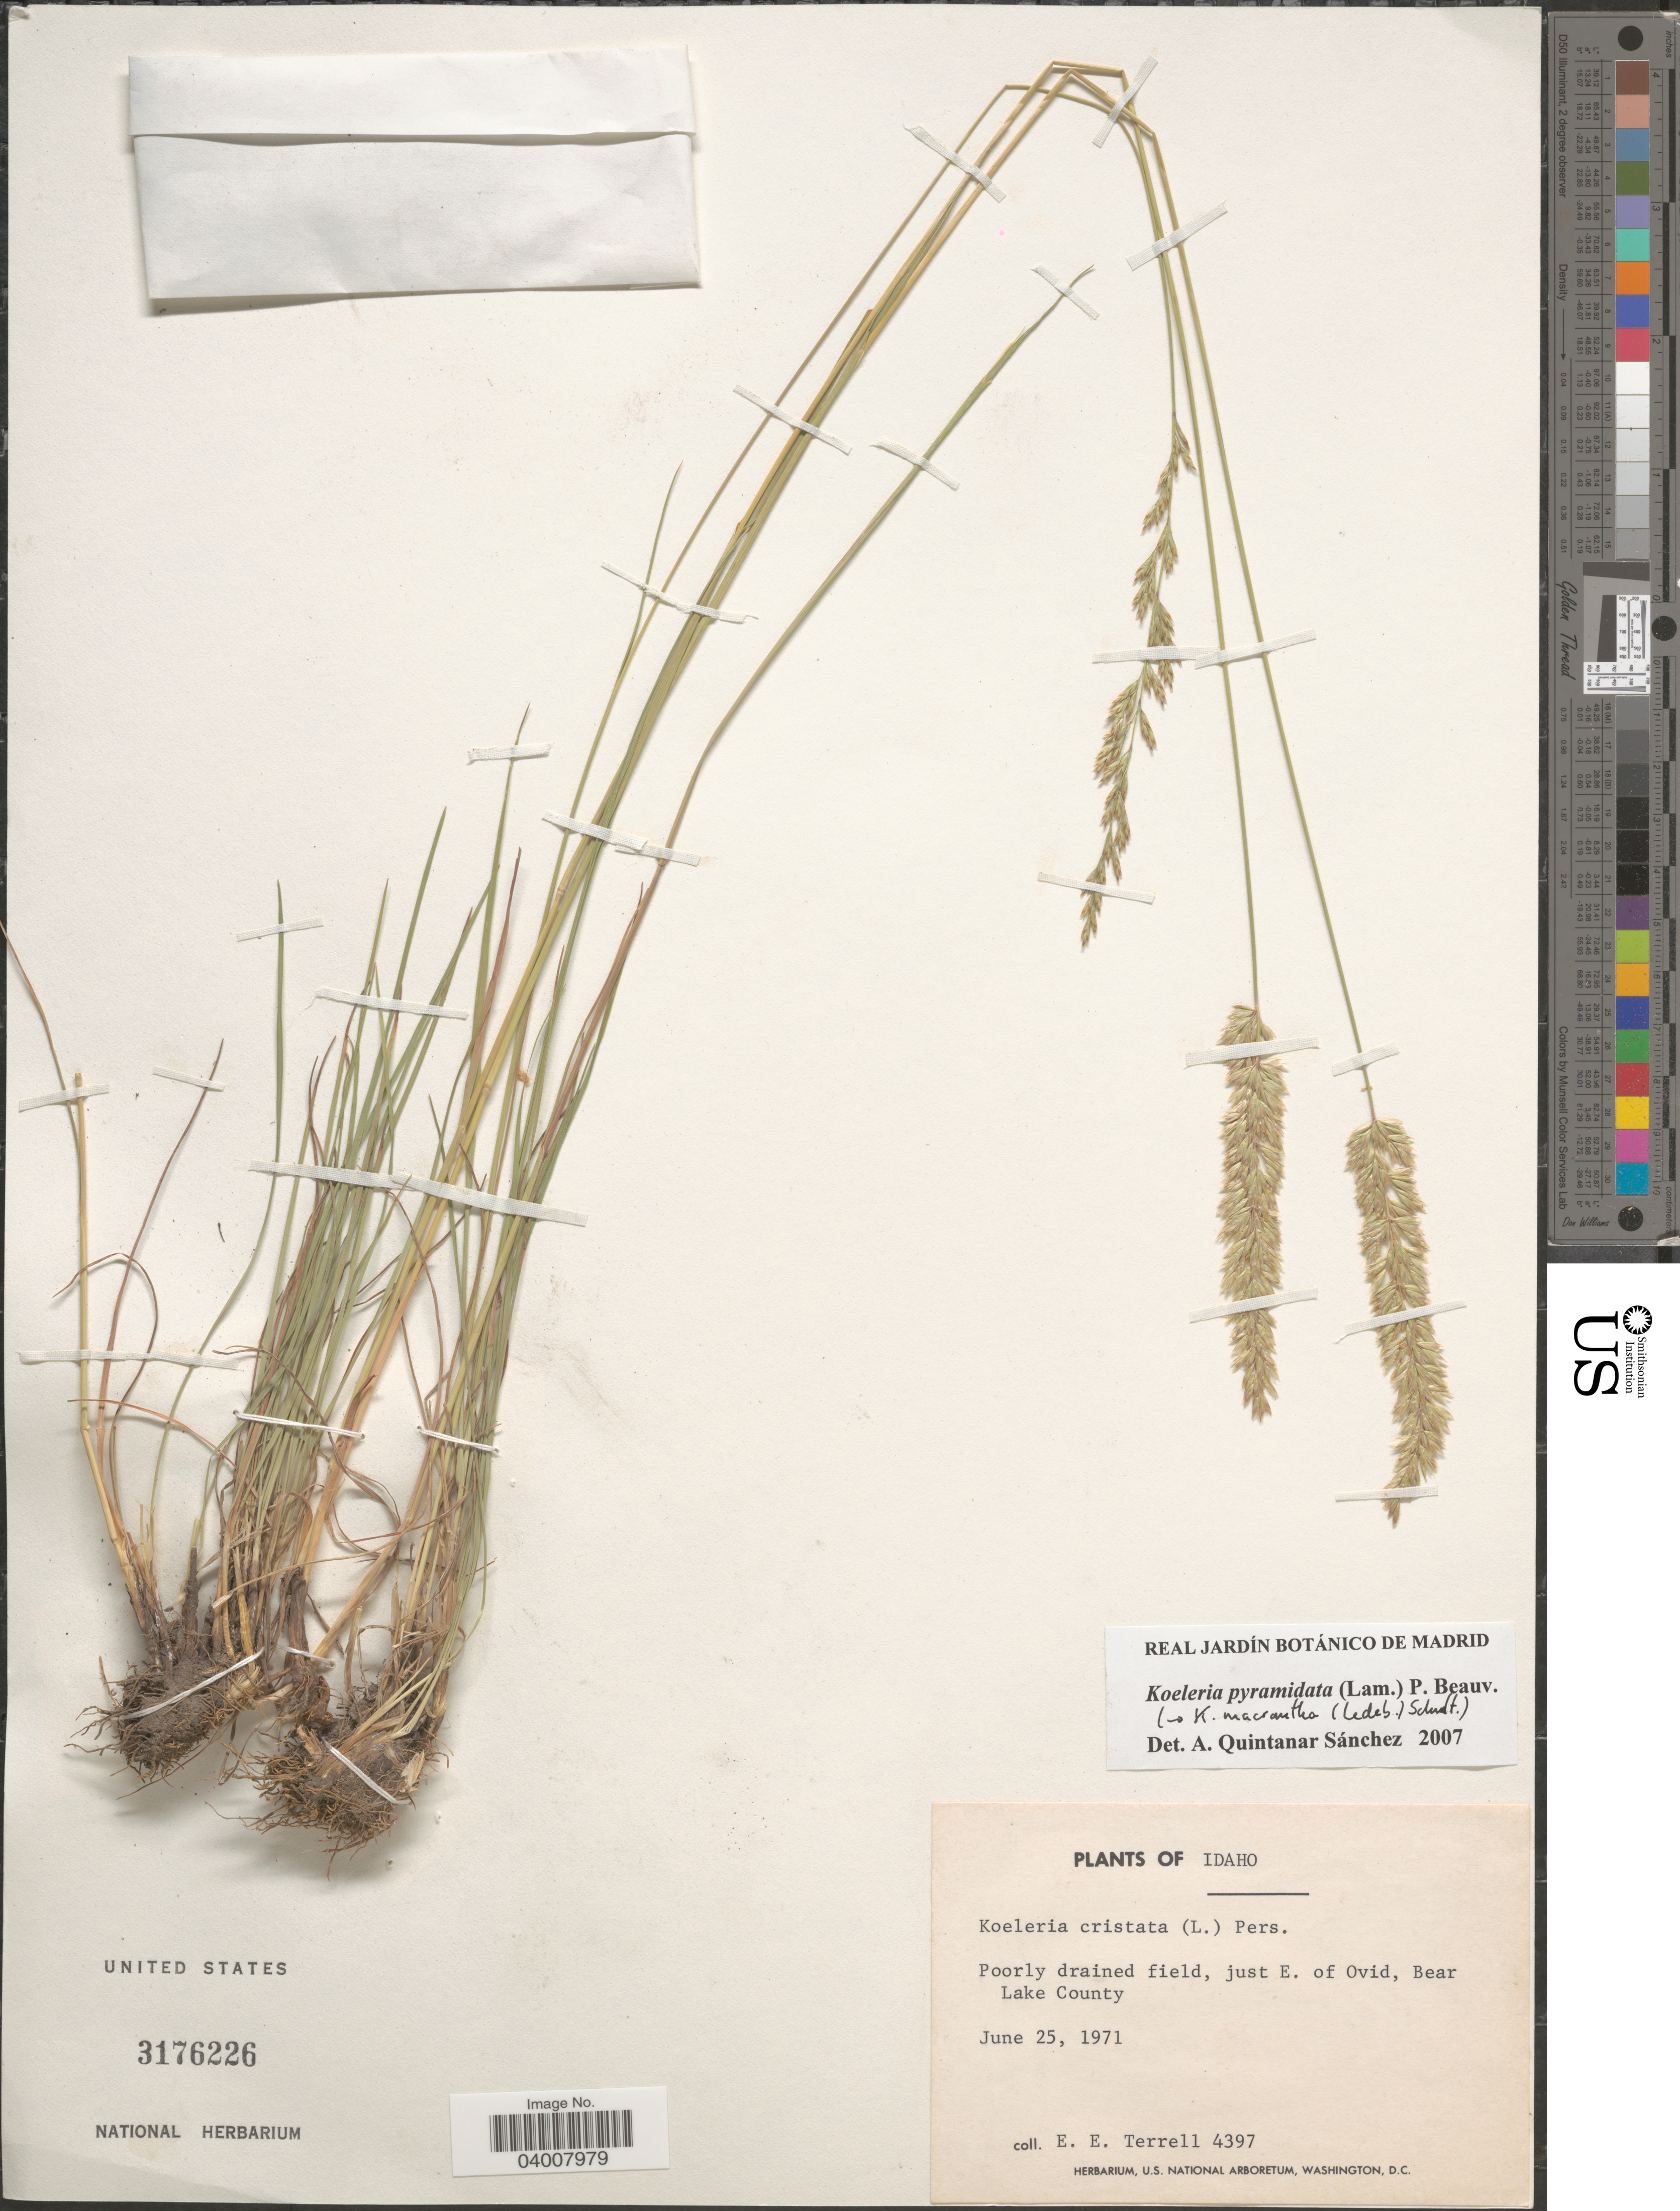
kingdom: Plantae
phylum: Tracheophyta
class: Liliopsida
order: Poales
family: Poaceae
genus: Koeleria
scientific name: Koeleria pyramidata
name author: (Lam.) P. Beauv.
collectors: E. E. Terrell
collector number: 4397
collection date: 1971-06-25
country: United States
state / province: Idaho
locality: Poorly drained field, just E. of Ovid, Bear Lake County.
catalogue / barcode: US 3176226